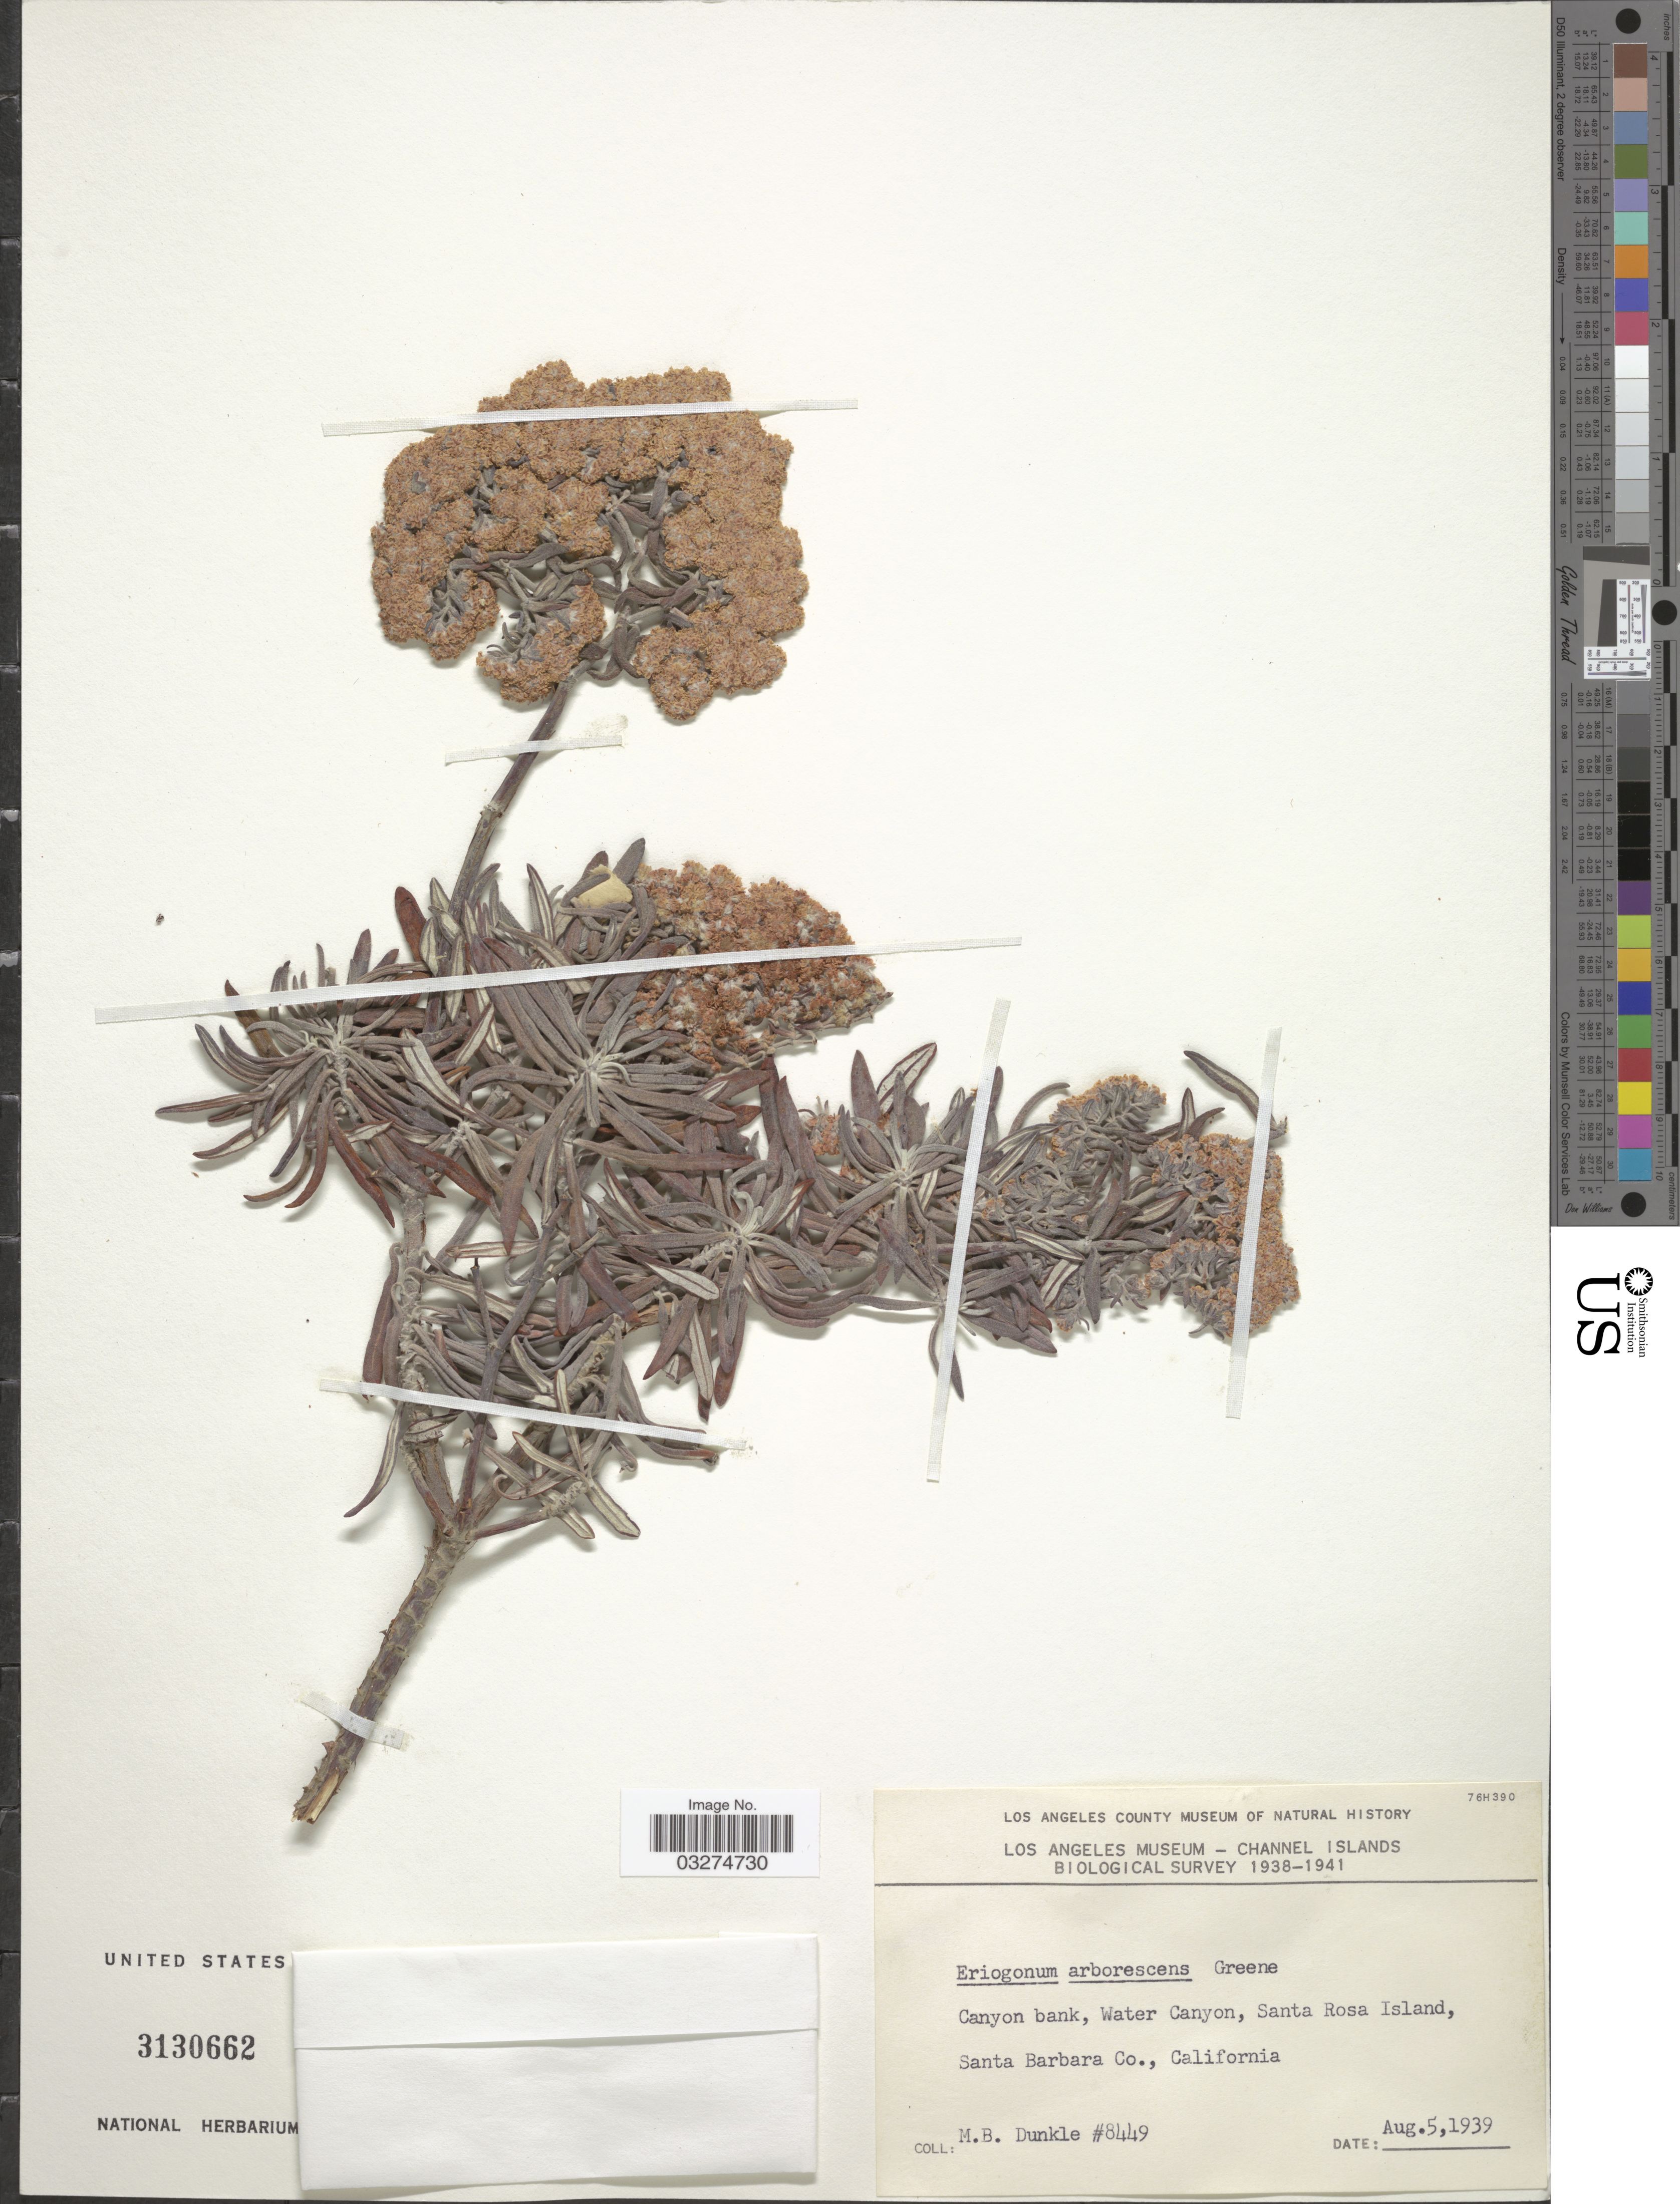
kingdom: Plantae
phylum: Tracheophyta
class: Magnoliopsida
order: Caryophyllales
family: Polygonaceae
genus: Eriogonum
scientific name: Eriogonum arborescens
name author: Greene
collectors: M. Dunkle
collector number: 8449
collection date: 1939-08-05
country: United States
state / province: California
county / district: Santa Barbara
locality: Canyon bank, Water Canyon, Santa Rosa Island, Santa Barbara Co.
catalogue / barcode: US 3130662